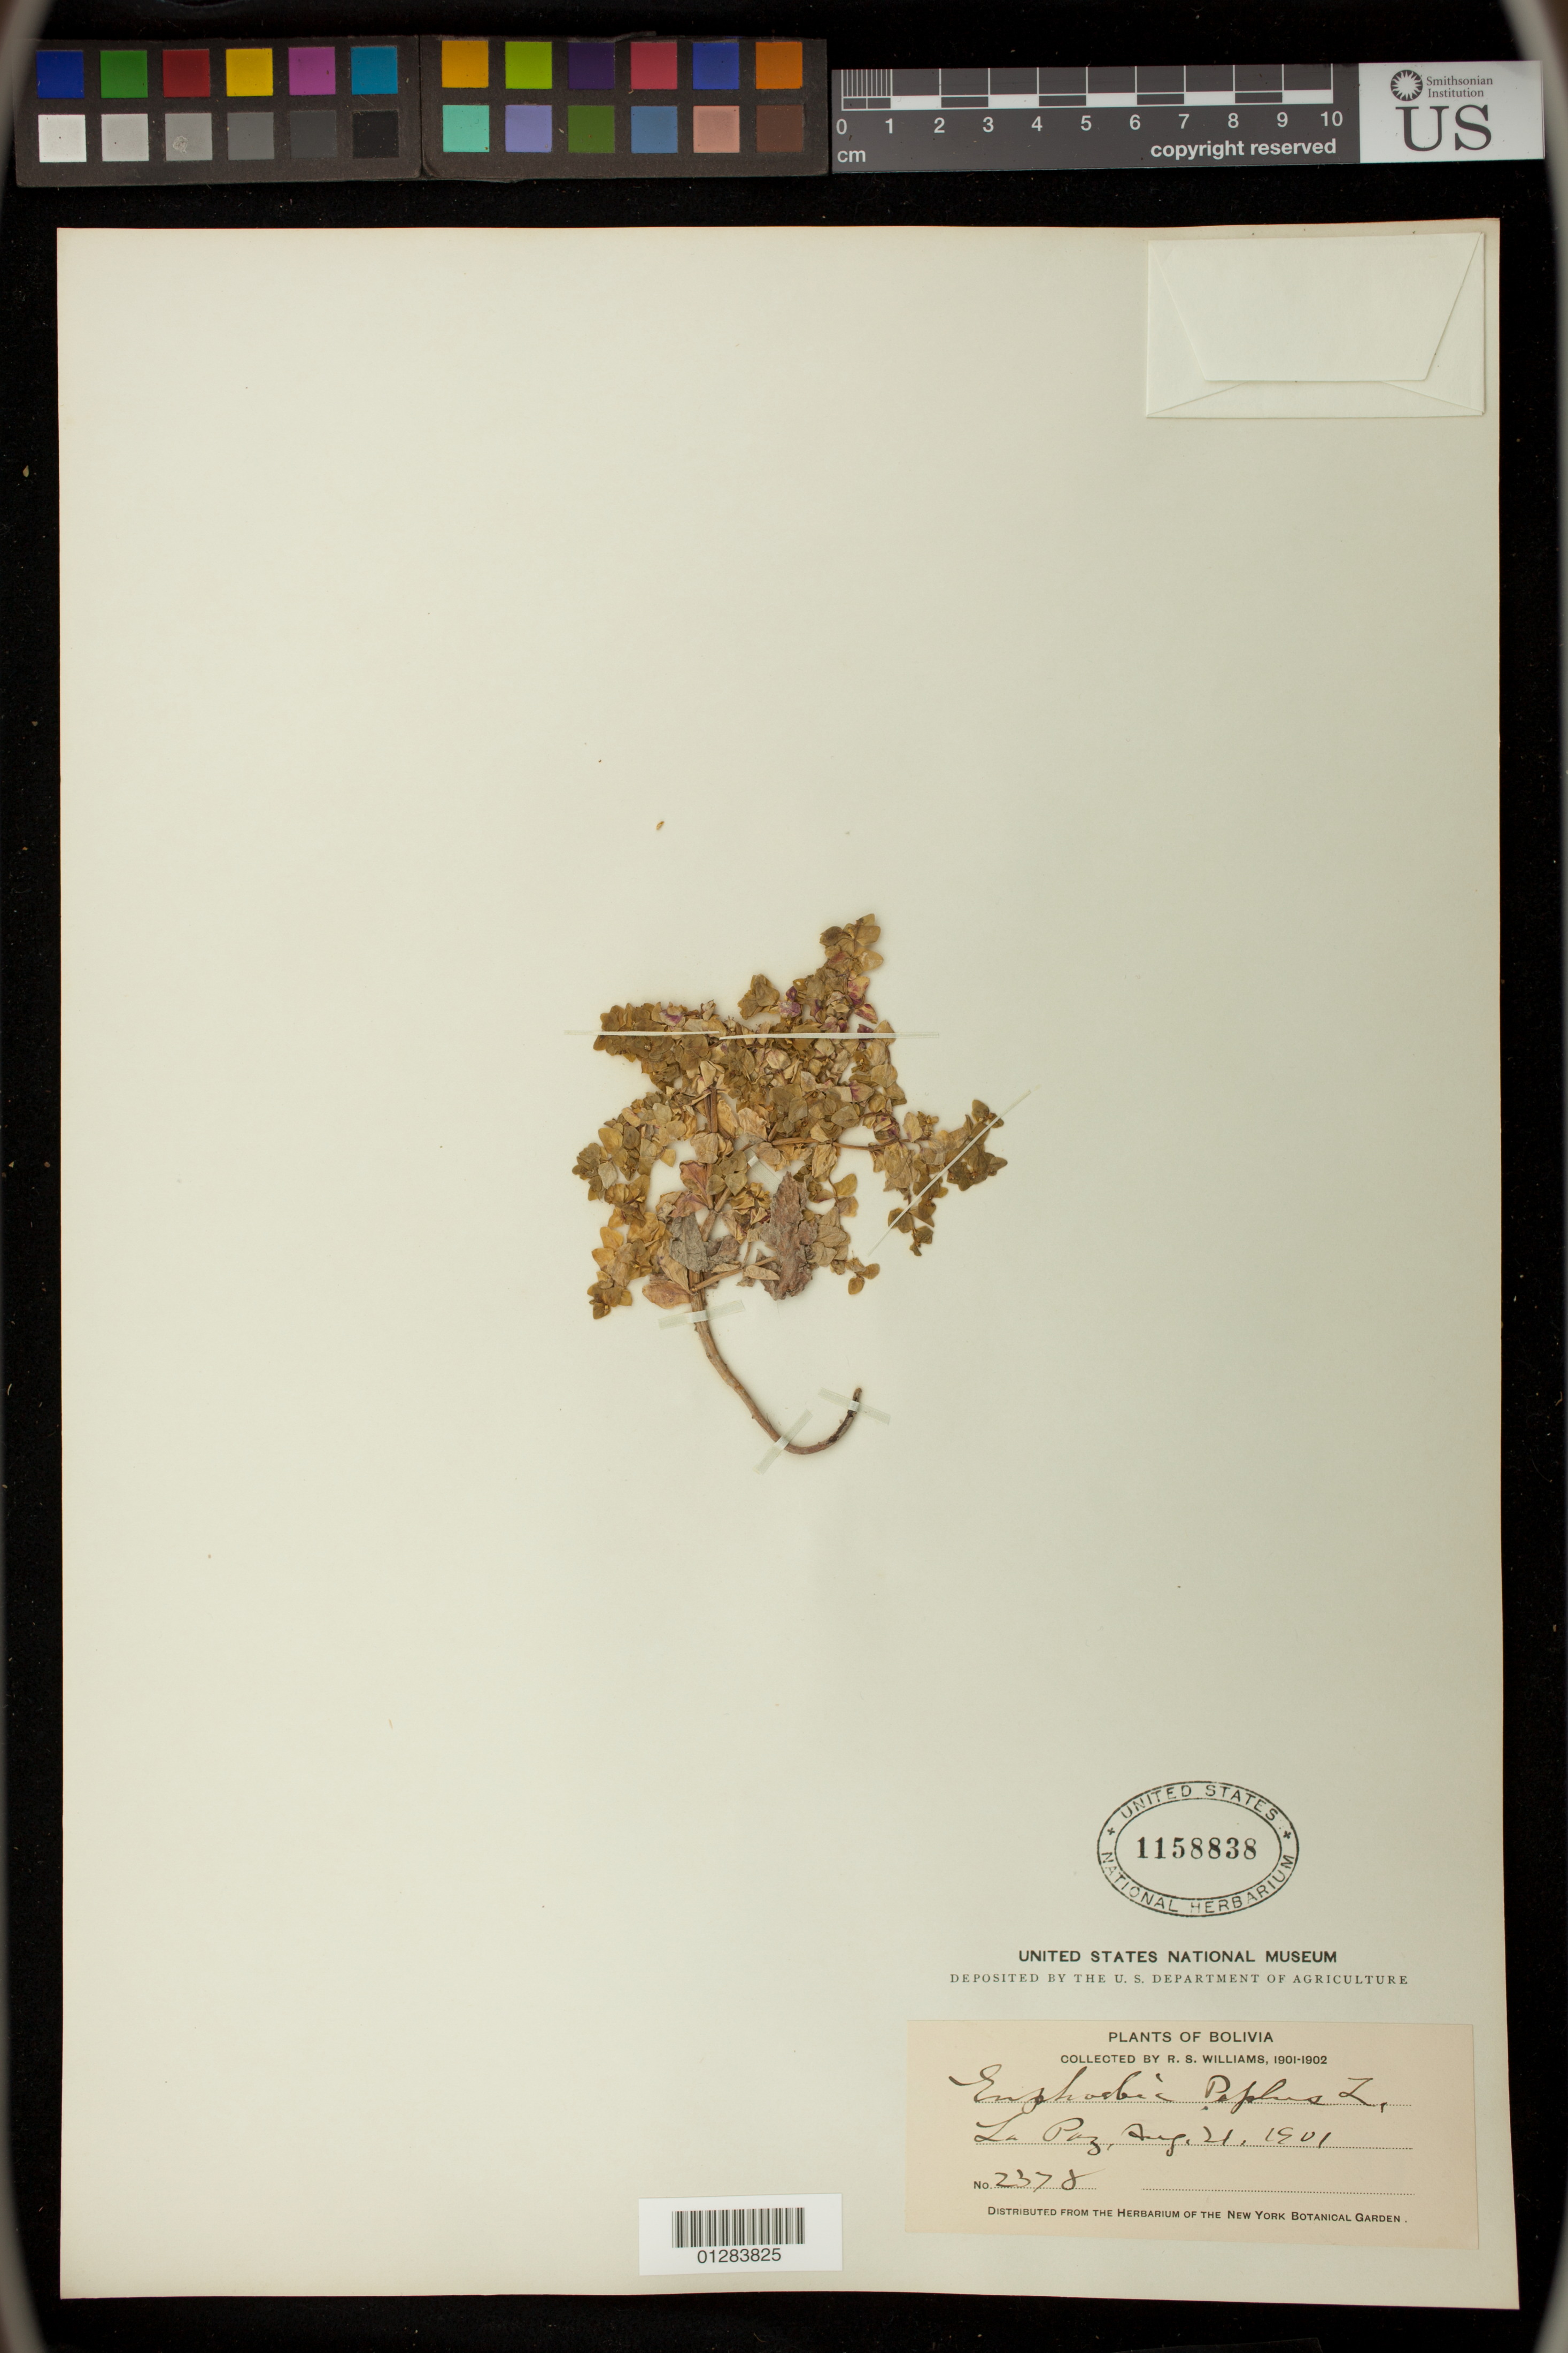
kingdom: Plantae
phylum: Tracheophyta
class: Magnoliopsida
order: Malpighiales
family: Euphorbiaceae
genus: Euphorbia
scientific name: Euphorbia peplus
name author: L.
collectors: R. S. Williams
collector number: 2378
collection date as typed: Aug. 21, 1901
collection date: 1901-08-21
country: Bolivia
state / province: La Paz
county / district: Murillo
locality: La Paz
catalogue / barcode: US 1158838